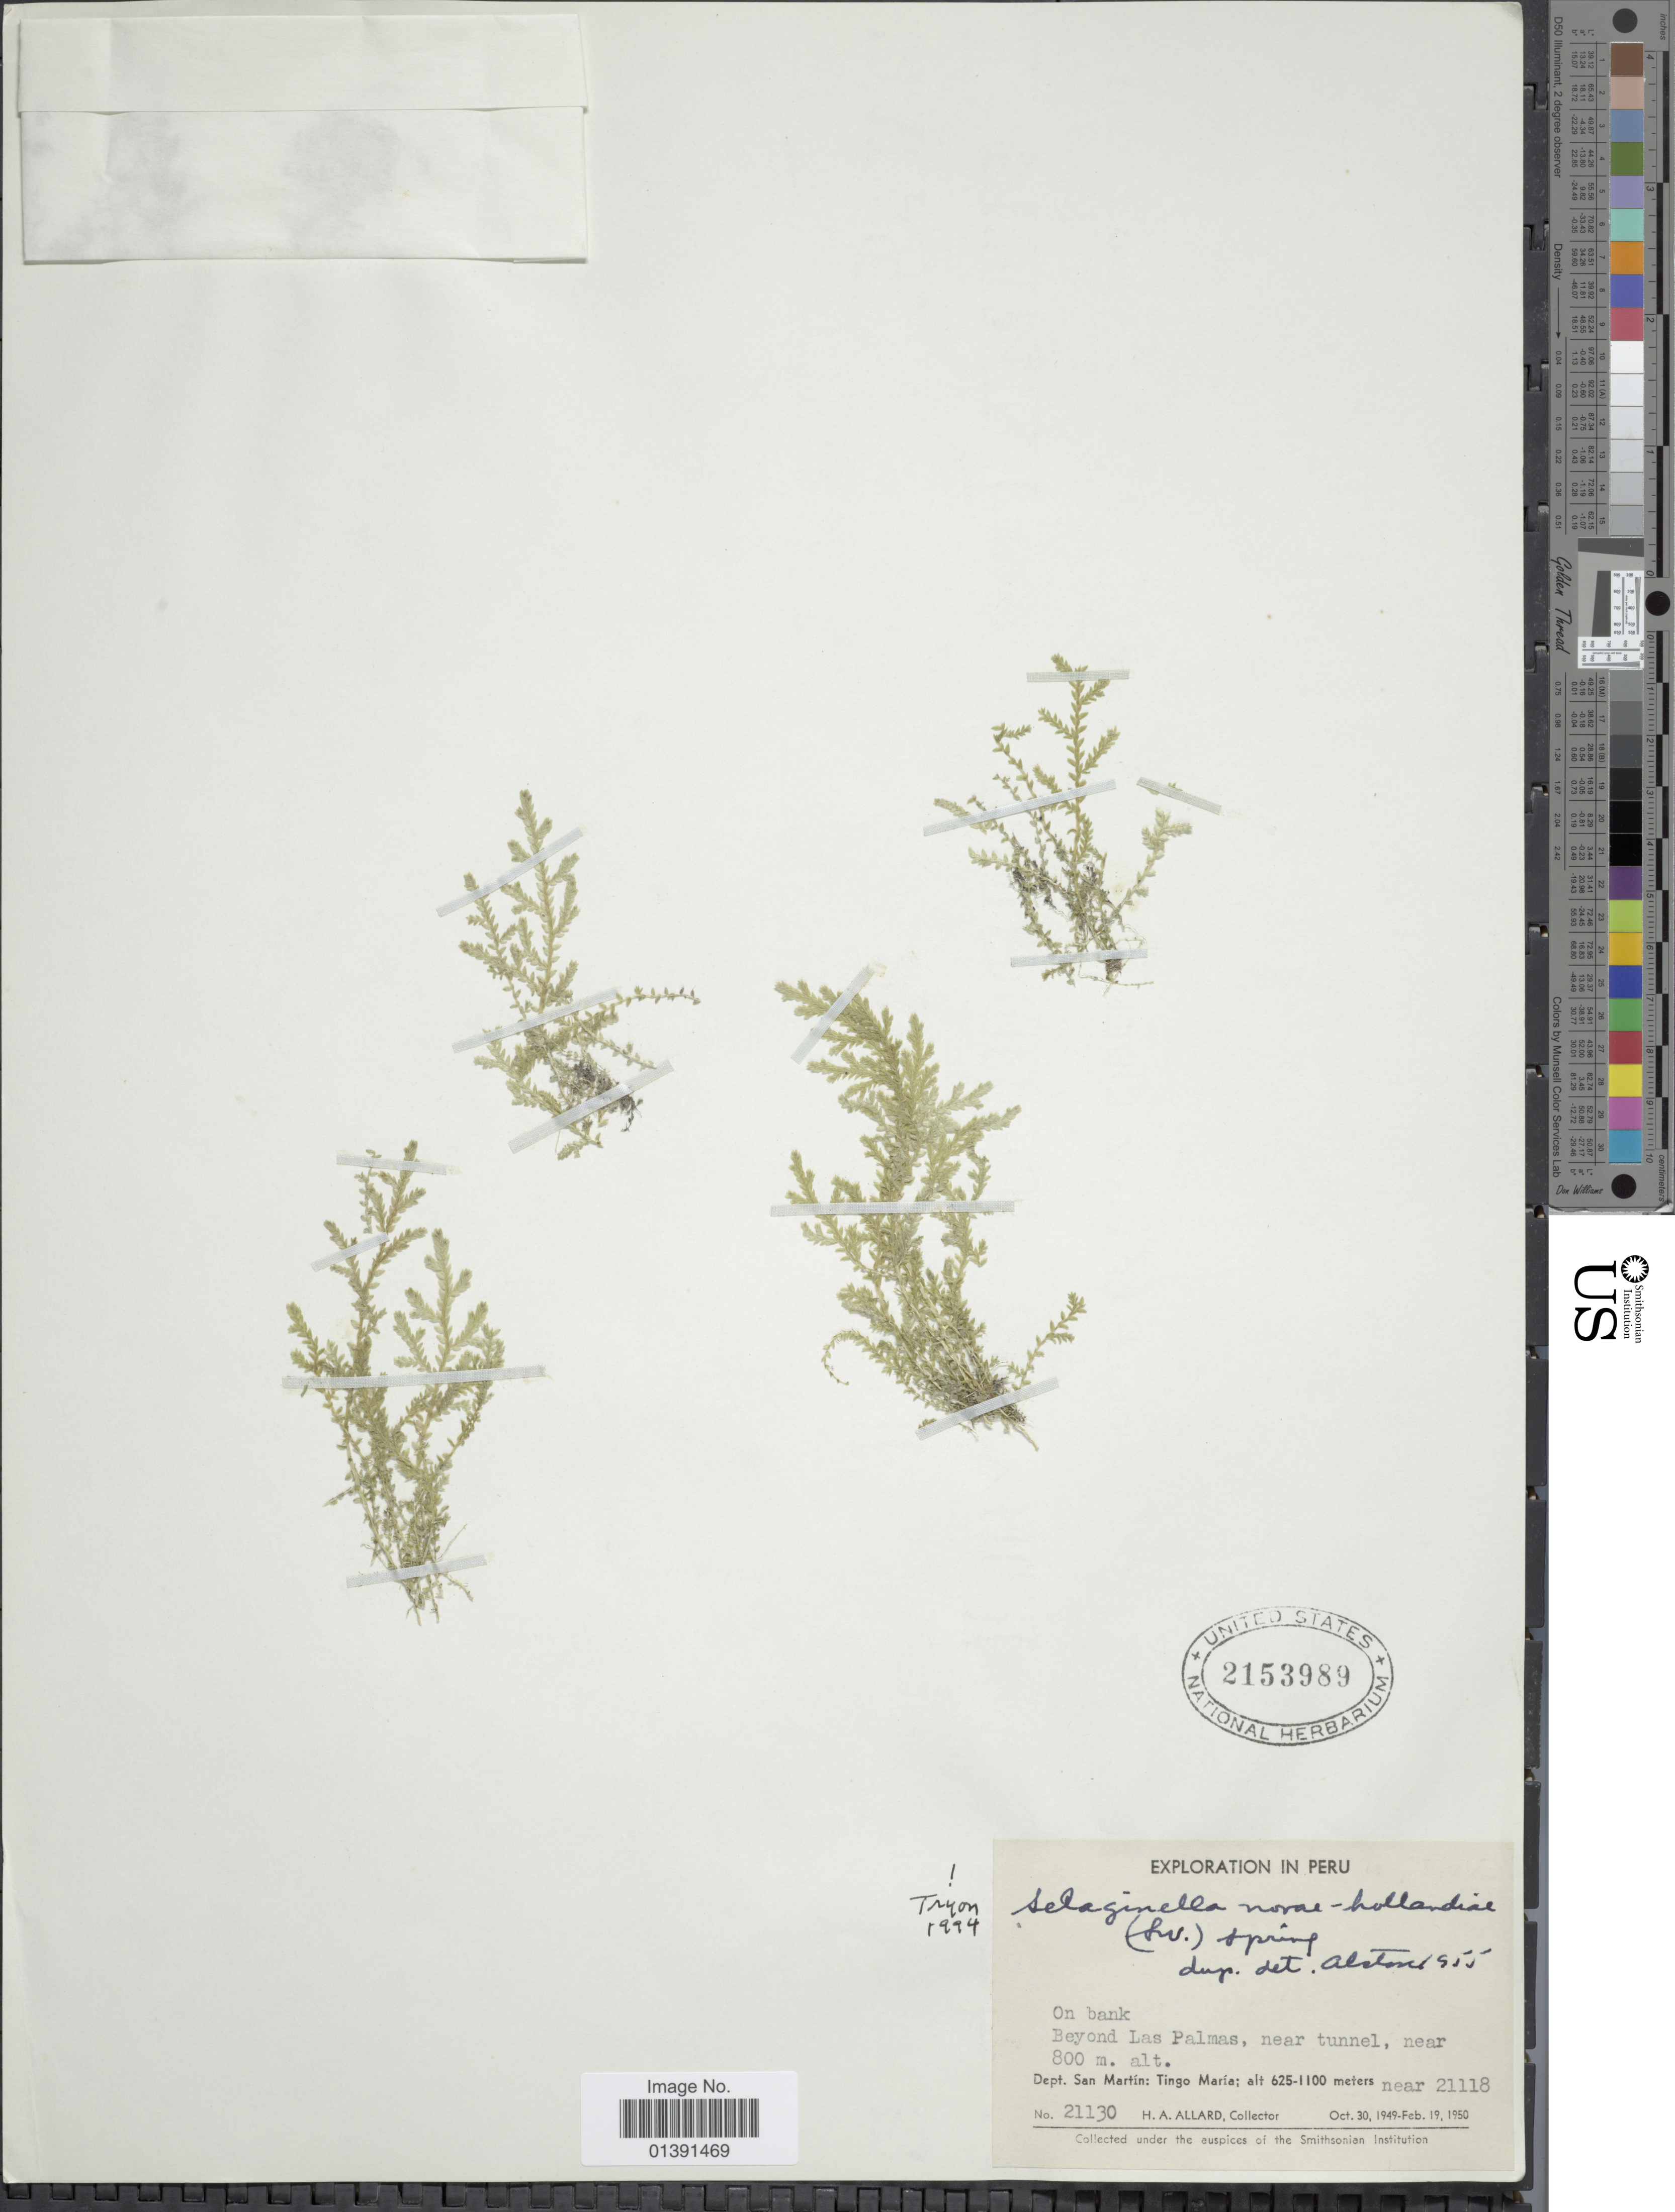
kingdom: Plantae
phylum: Tracheophyta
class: Lycopodiopsida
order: Selaginellales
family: Selaginellaceae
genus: Selaginella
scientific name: Selaginella novae-hollandiae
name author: (Sw.) Spring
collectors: H. A. Allard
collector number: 21130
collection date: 1949-10-30/1950-02-19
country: Peru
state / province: San Martín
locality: Beyond Las Palmas, near tunnel, Tingo Maria, Near 21118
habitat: on bank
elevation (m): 800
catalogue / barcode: US 2153989